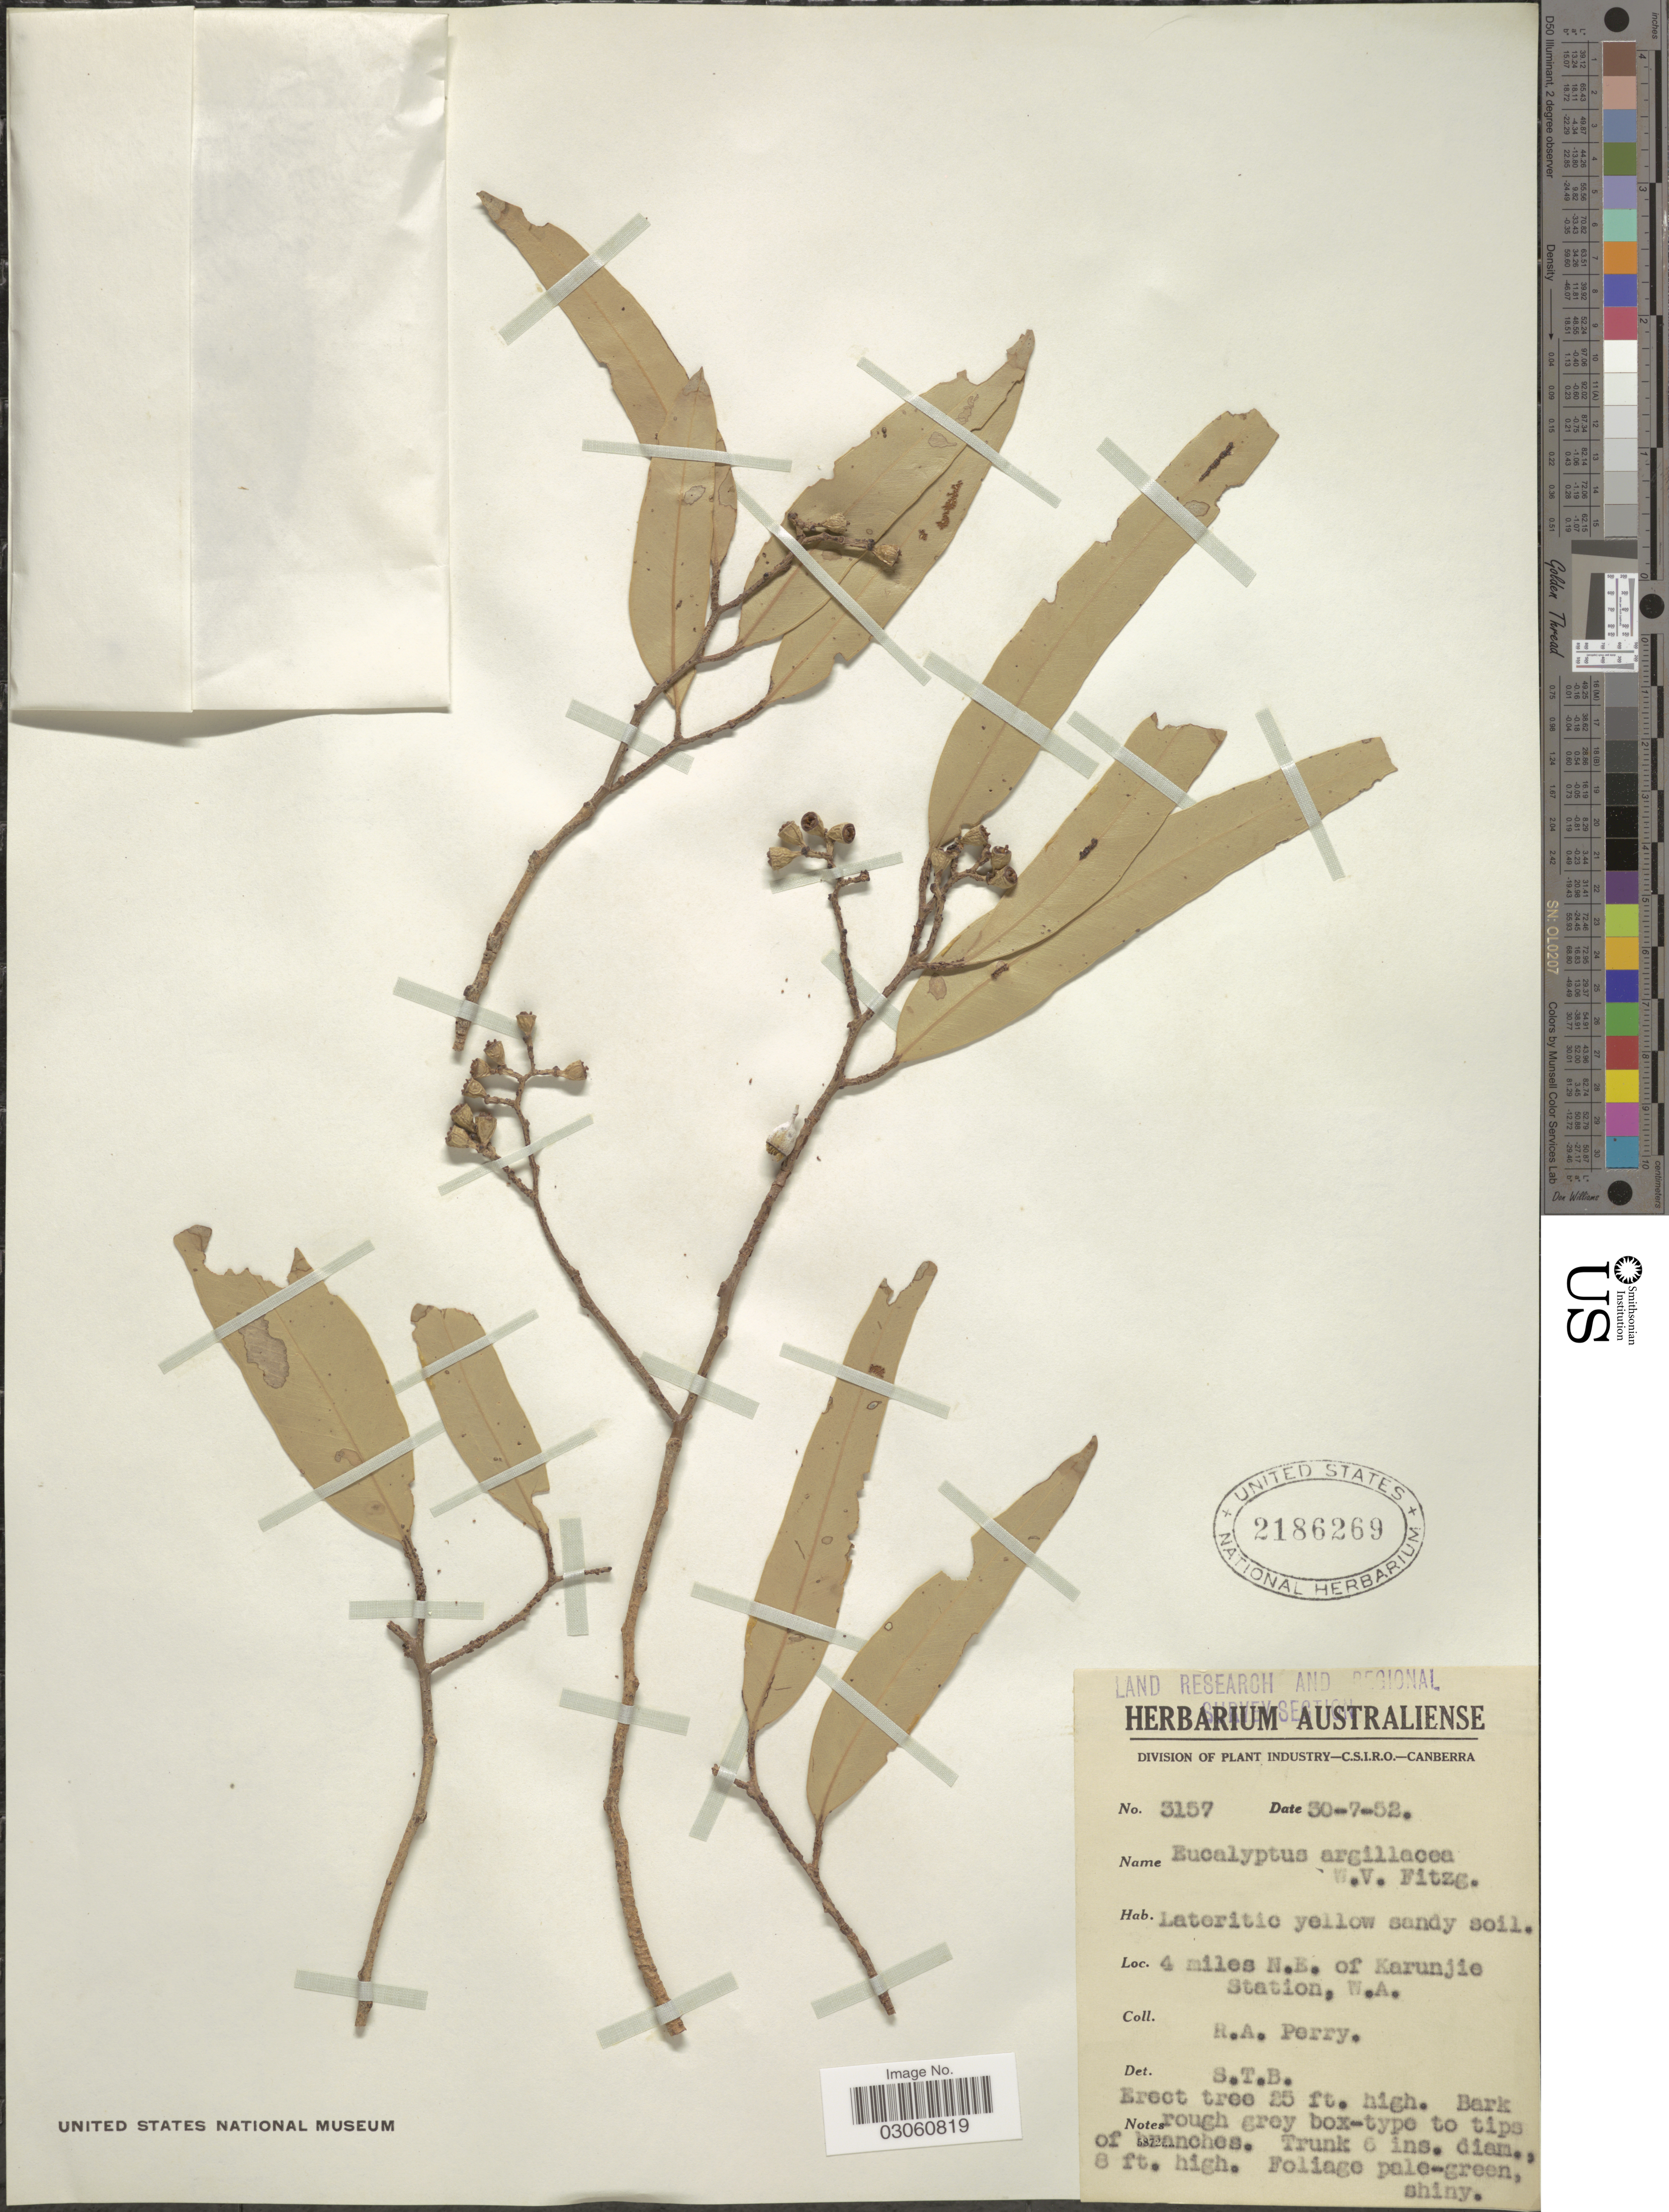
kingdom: Plantae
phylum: Tracheophyta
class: Magnoliopsida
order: Myrtales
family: Myrtaceae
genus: Eucalyptus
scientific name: Eucalyptus argillacea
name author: W. Fitzg. ex Maiden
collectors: Perry, R. A.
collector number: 3157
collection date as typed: Transcribed d/m/y: 30/7/52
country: Australia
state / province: Western Australia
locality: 4 miles N.E. of Karunjie Station, W. A.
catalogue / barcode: US 2186269